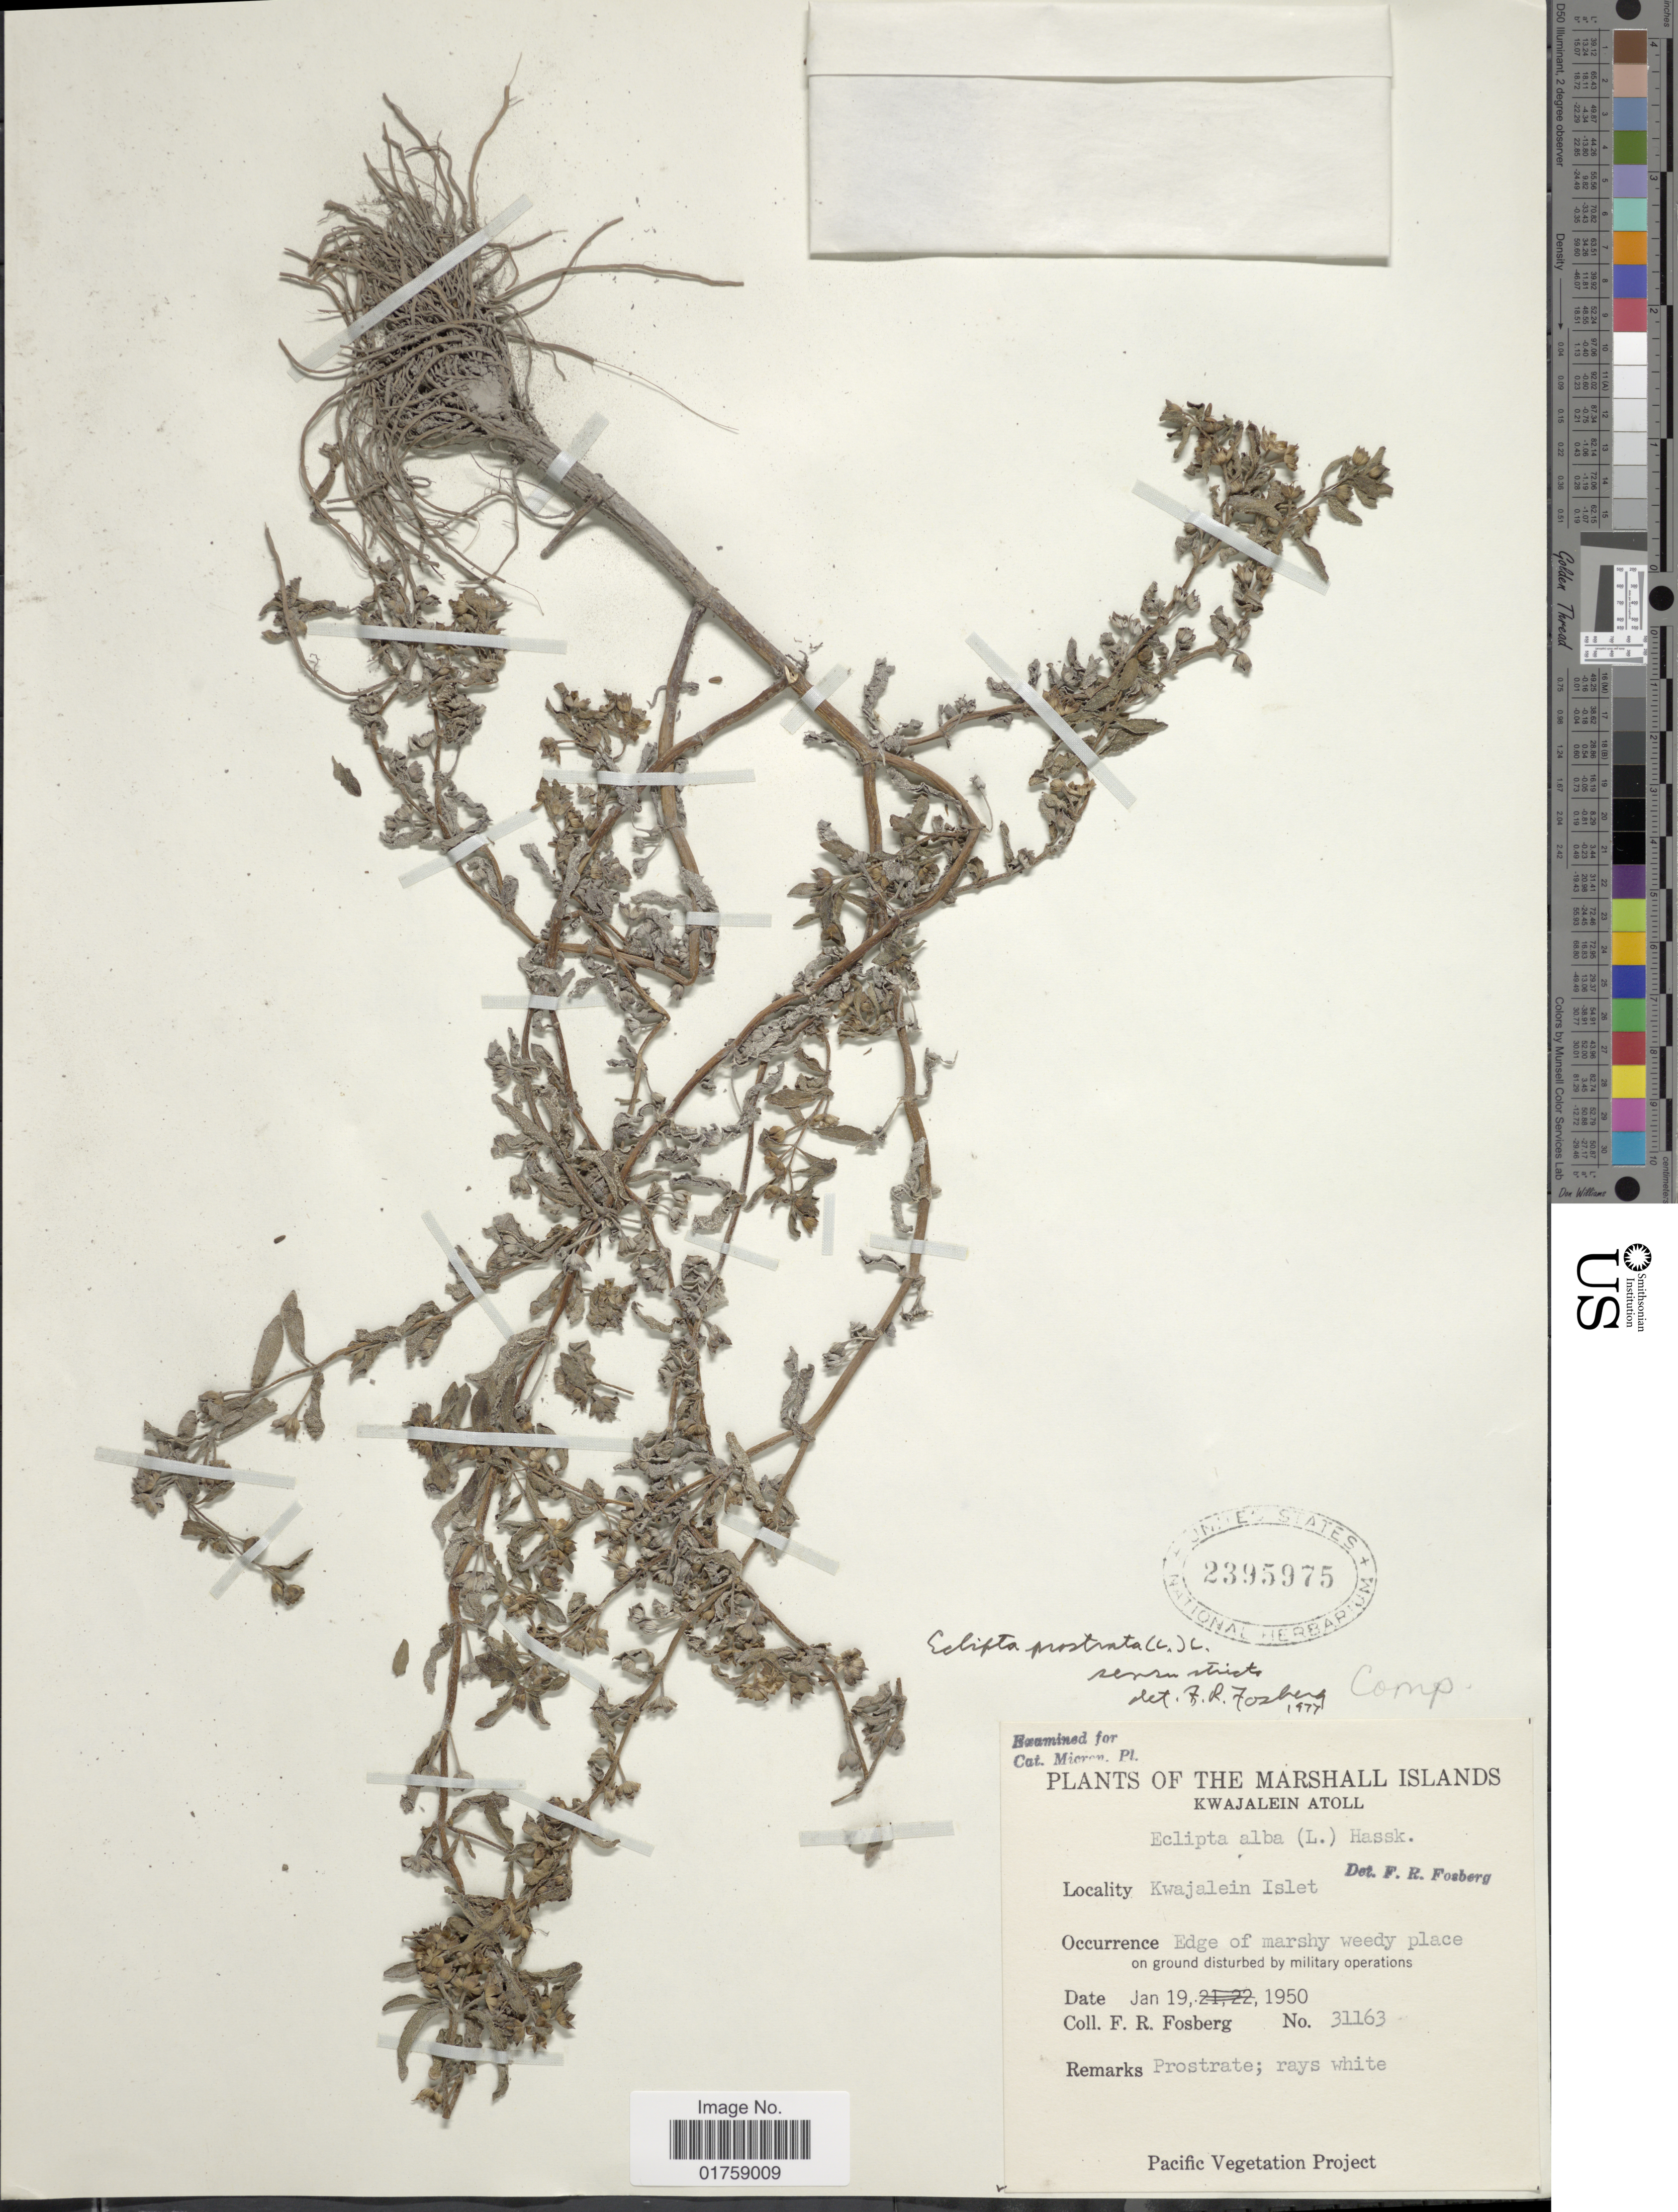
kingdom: Plantae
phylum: Tracheophyta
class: Magnoliopsida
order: Asterales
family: Asteraceae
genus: Eclipta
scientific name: Eclipta alba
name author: (L.) Hassk.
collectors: F. R. Fosberg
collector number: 31163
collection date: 1950-01-19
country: Marshall Islands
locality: The Marshall Islands. Kwajalein Atoll. Kwajalein Islet. Edge of marshy weedy place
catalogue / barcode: US 2395975